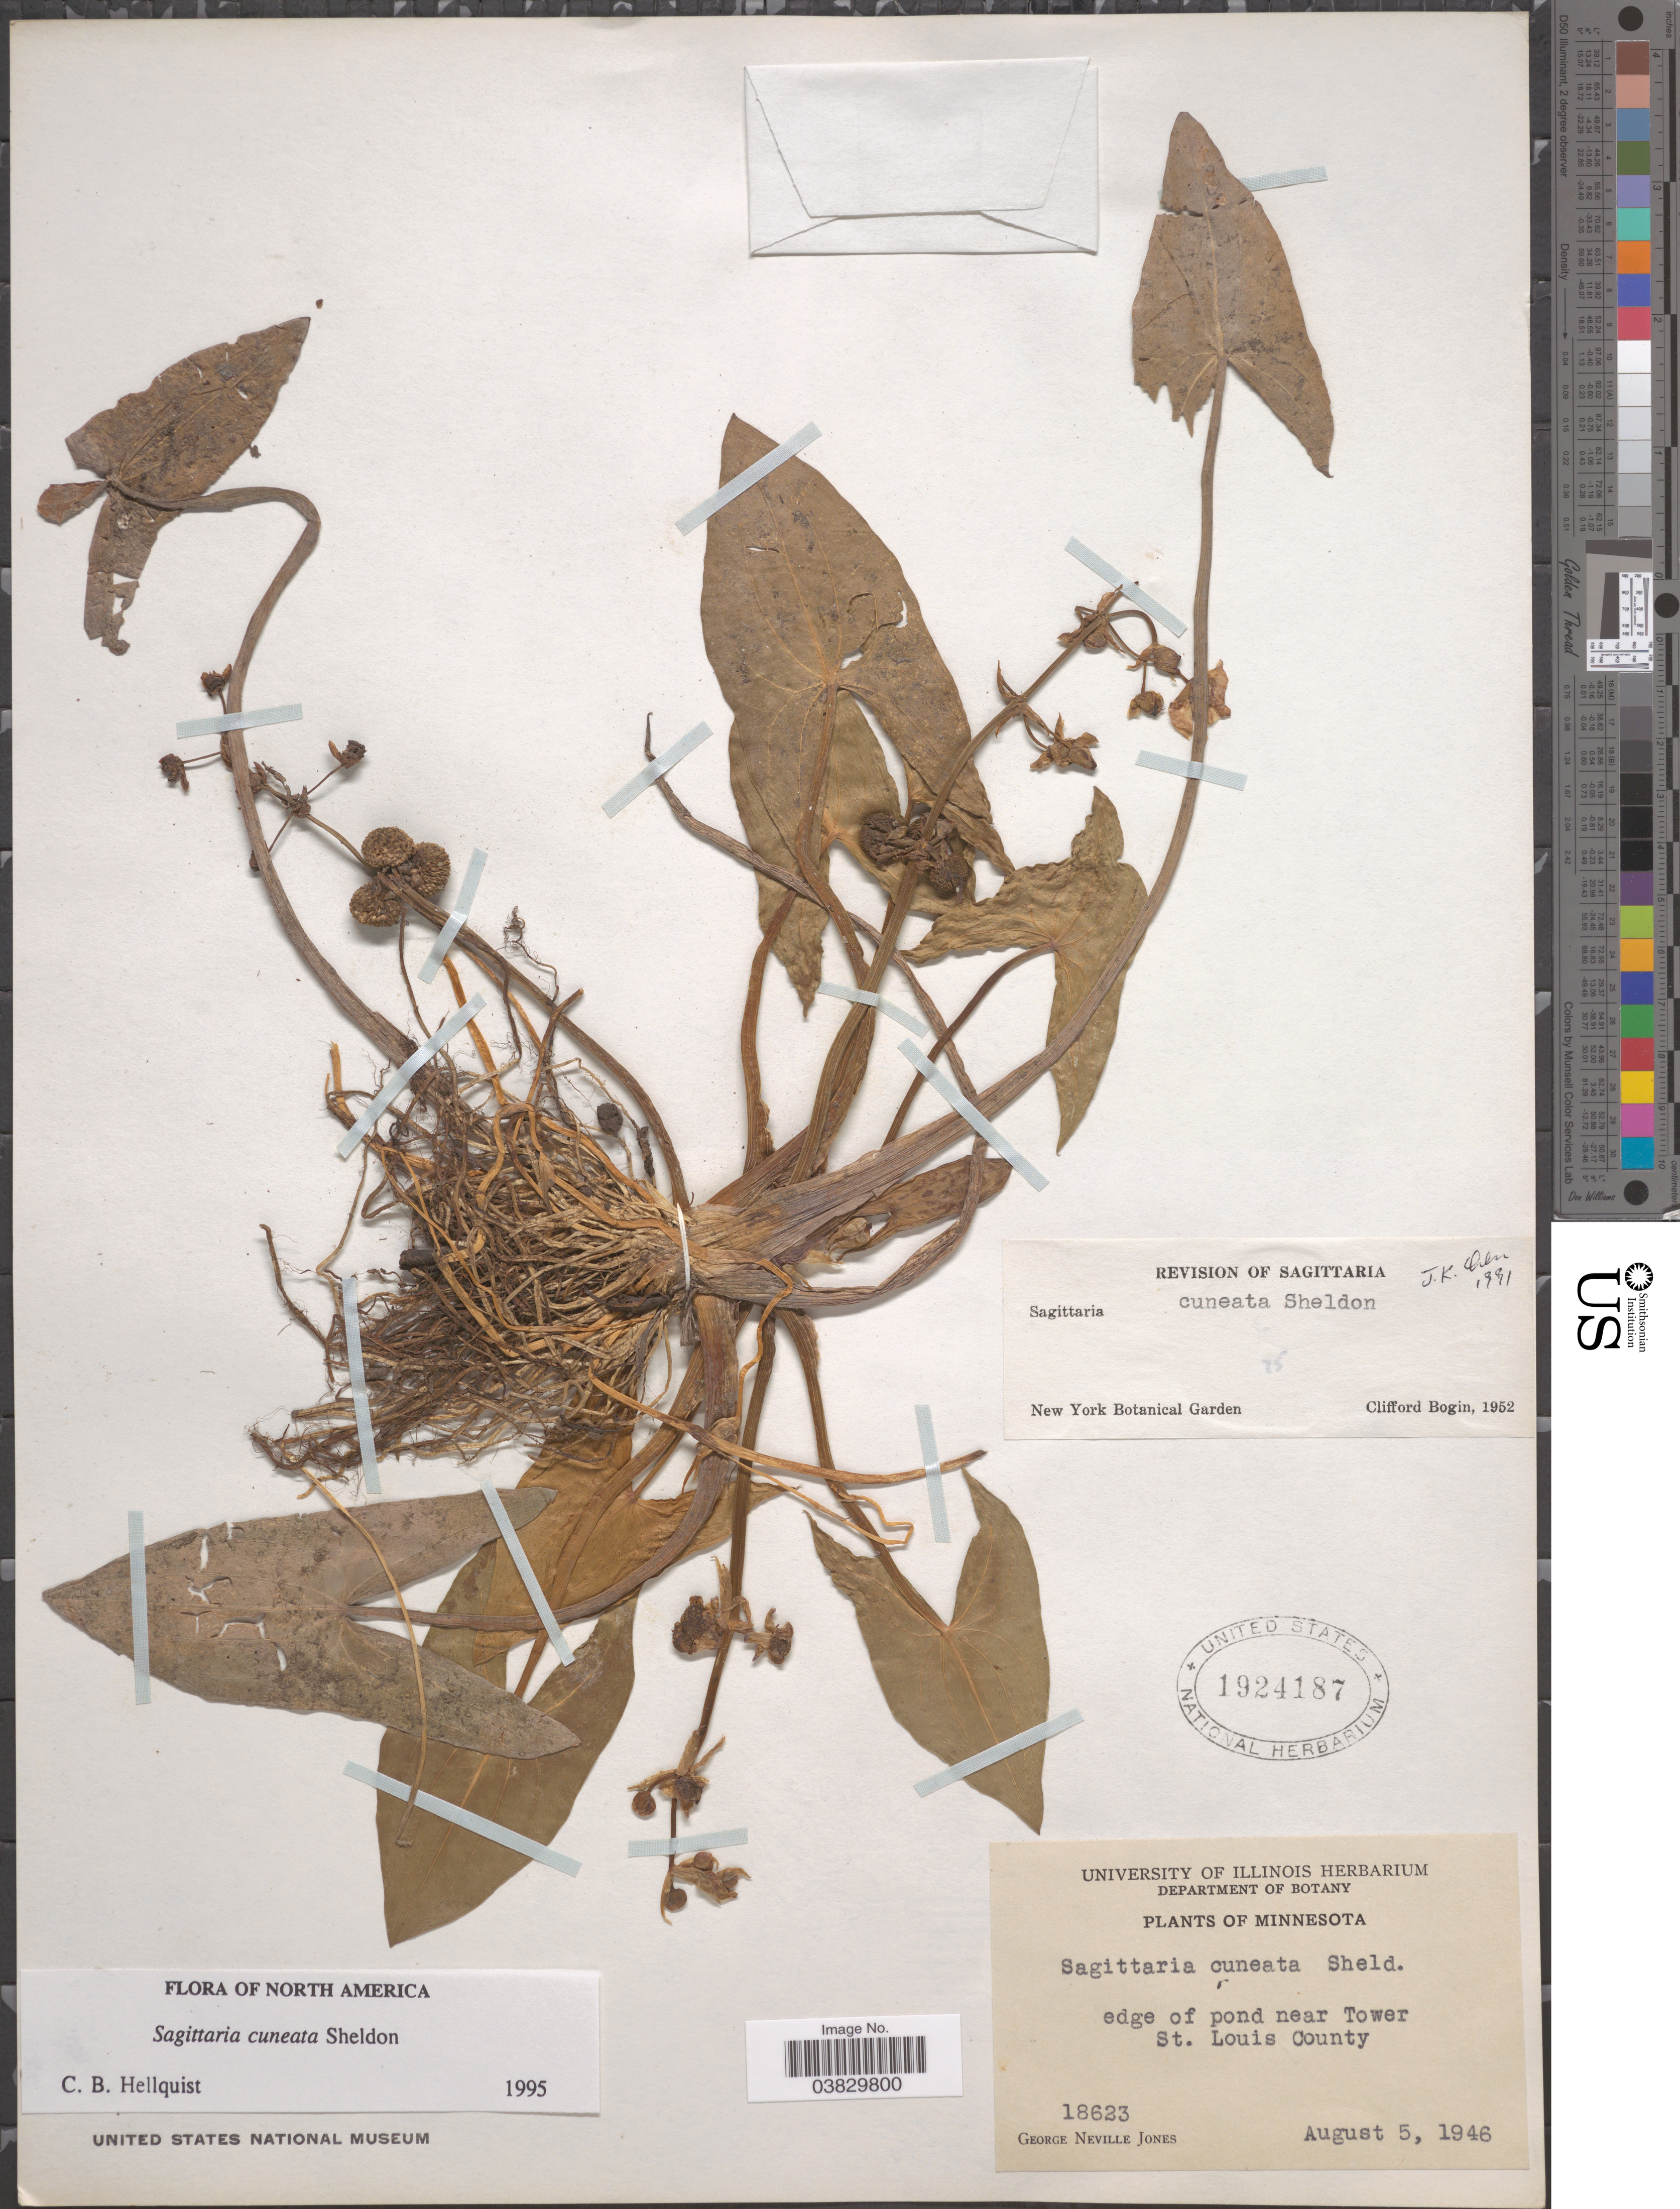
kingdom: Plantae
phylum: Tracheophyta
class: Liliopsida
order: Alismatales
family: Alismataceae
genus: Sagittaria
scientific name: Sagittaria cuneata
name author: E. Sheld.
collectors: G. N. Jones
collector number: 18623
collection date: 1946-08-05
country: United States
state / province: Minnesota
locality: Edge of pond near Tower St. Louis County.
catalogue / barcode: US 1924187